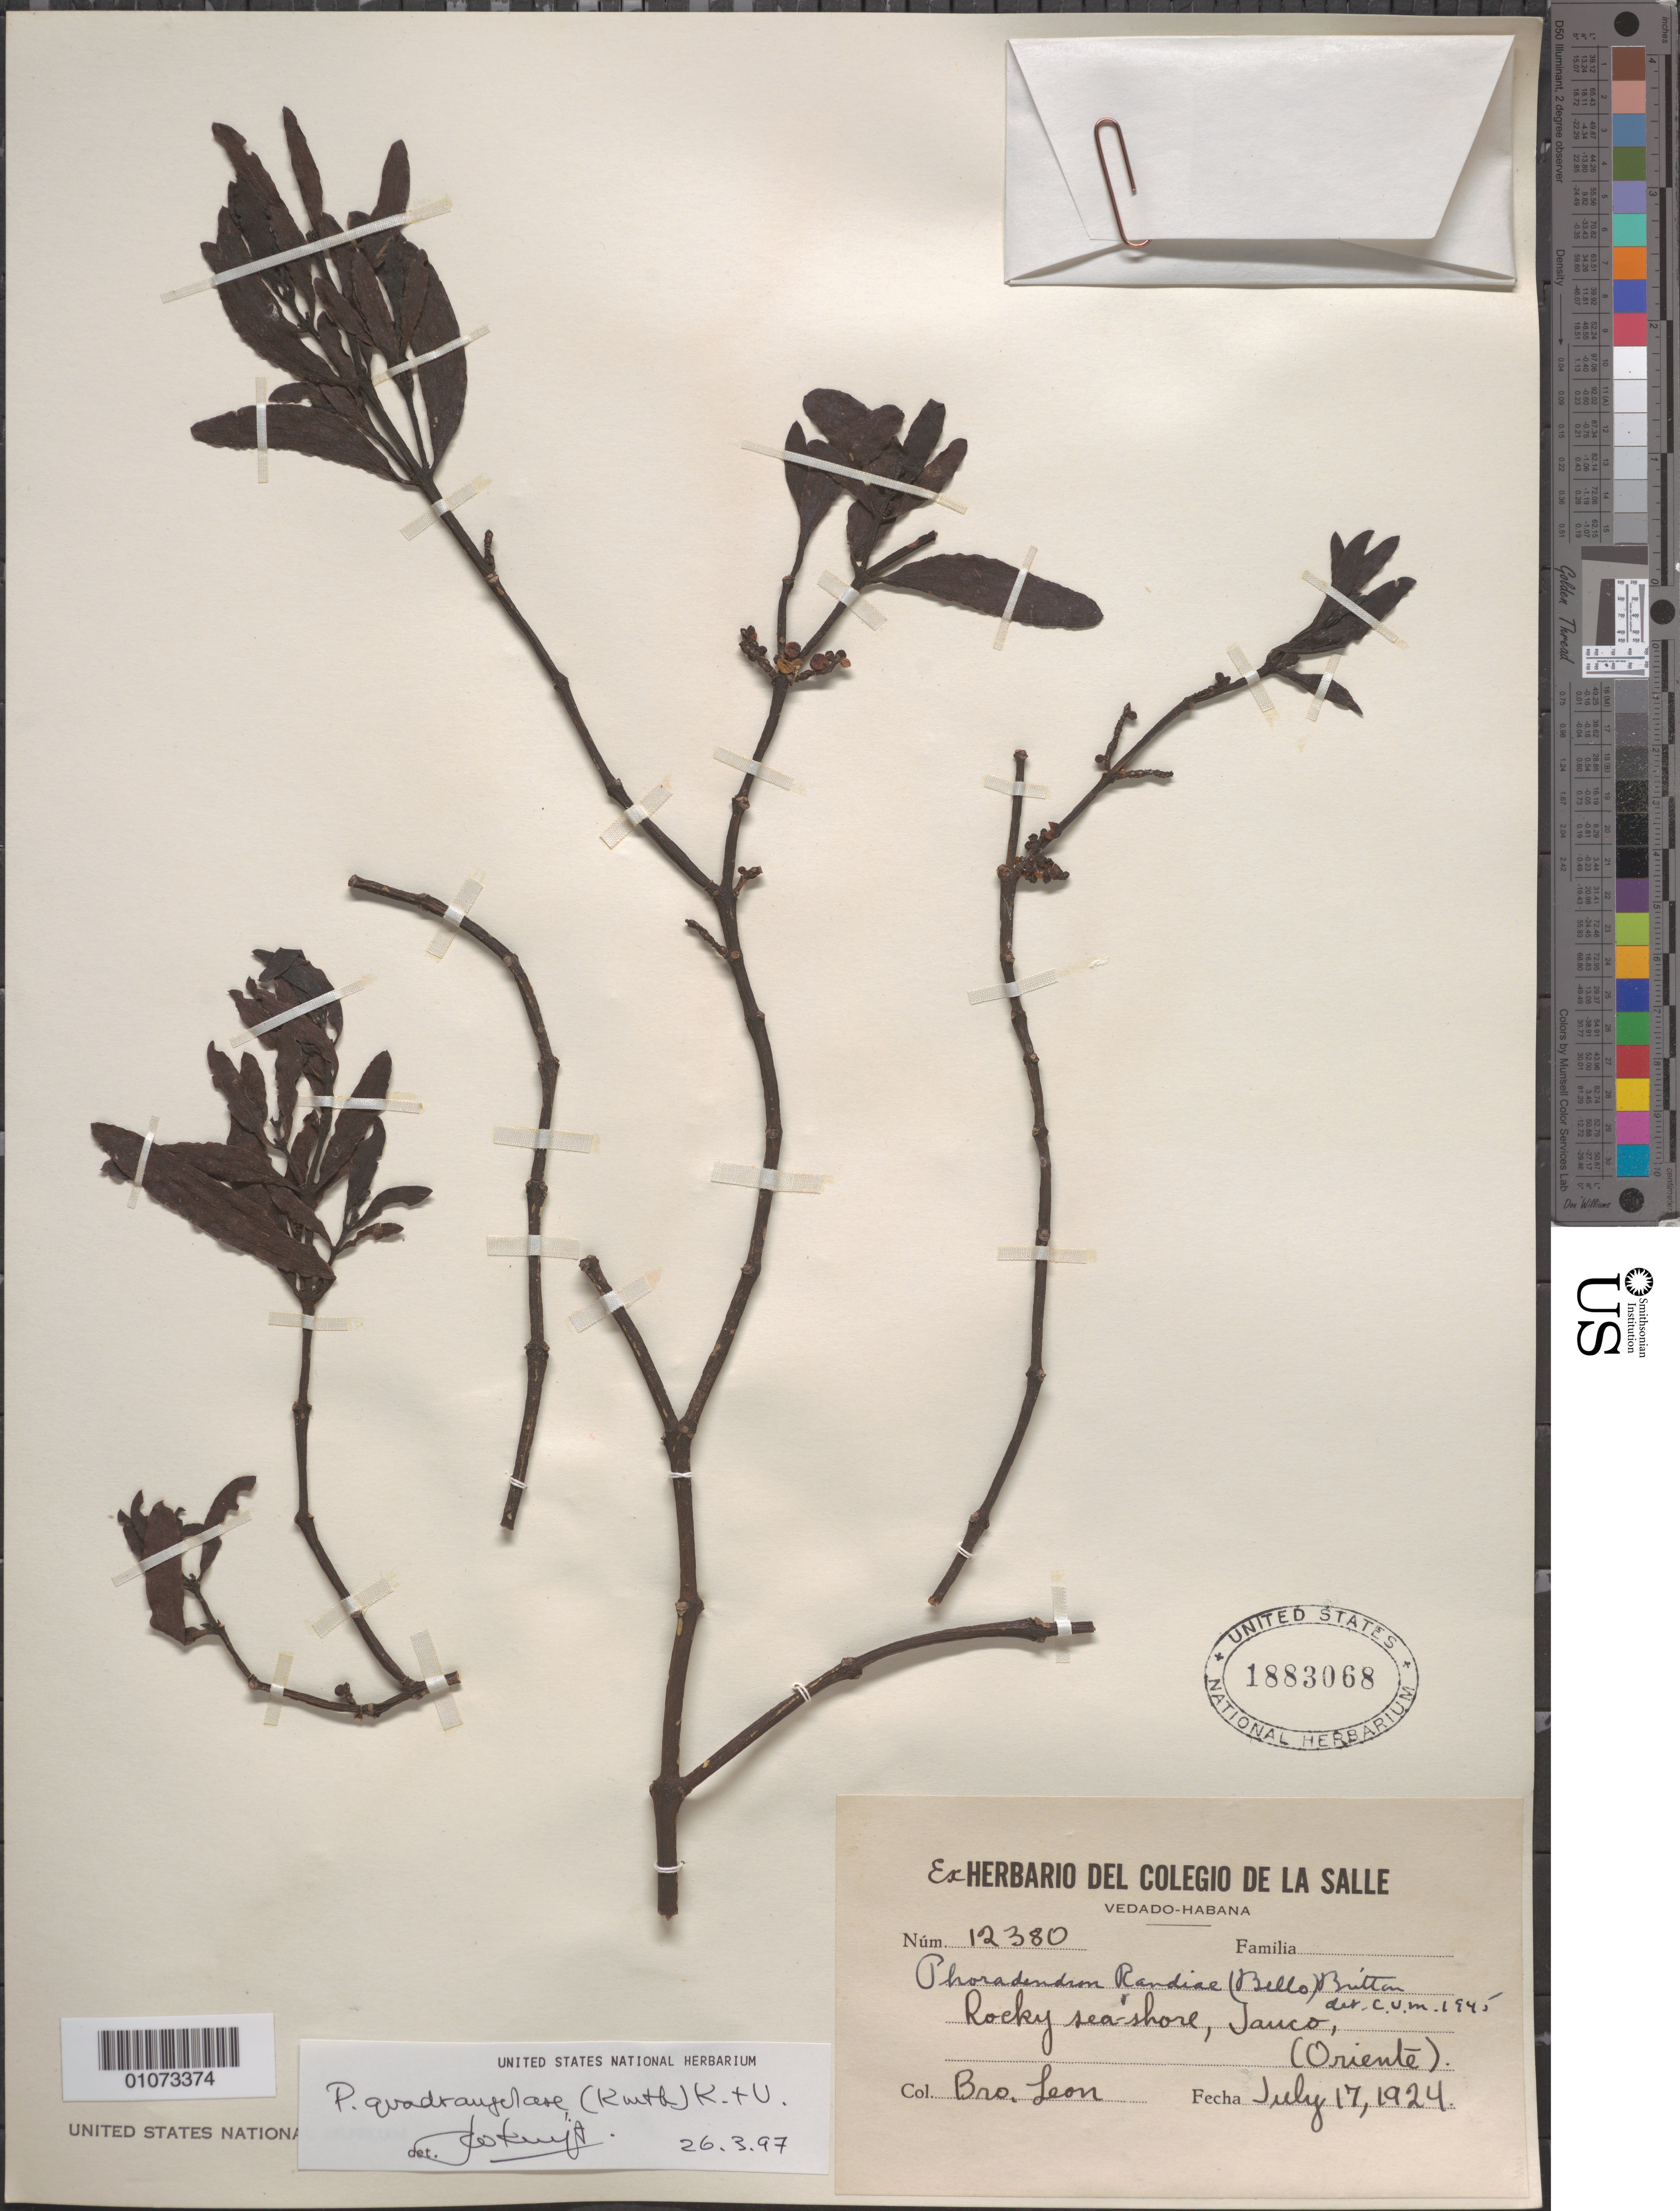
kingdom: Plantae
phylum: Tracheophyta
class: Magnoliopsida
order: Santalales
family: Viscaceae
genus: Phoradendron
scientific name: Phoradendron quadrangulare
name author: (Kunth) Griseb.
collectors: Bro. León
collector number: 12380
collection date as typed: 17 Jul 1924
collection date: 1924-07-17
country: Cuba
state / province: Oriente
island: Cuba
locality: Jauco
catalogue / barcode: US 1883068